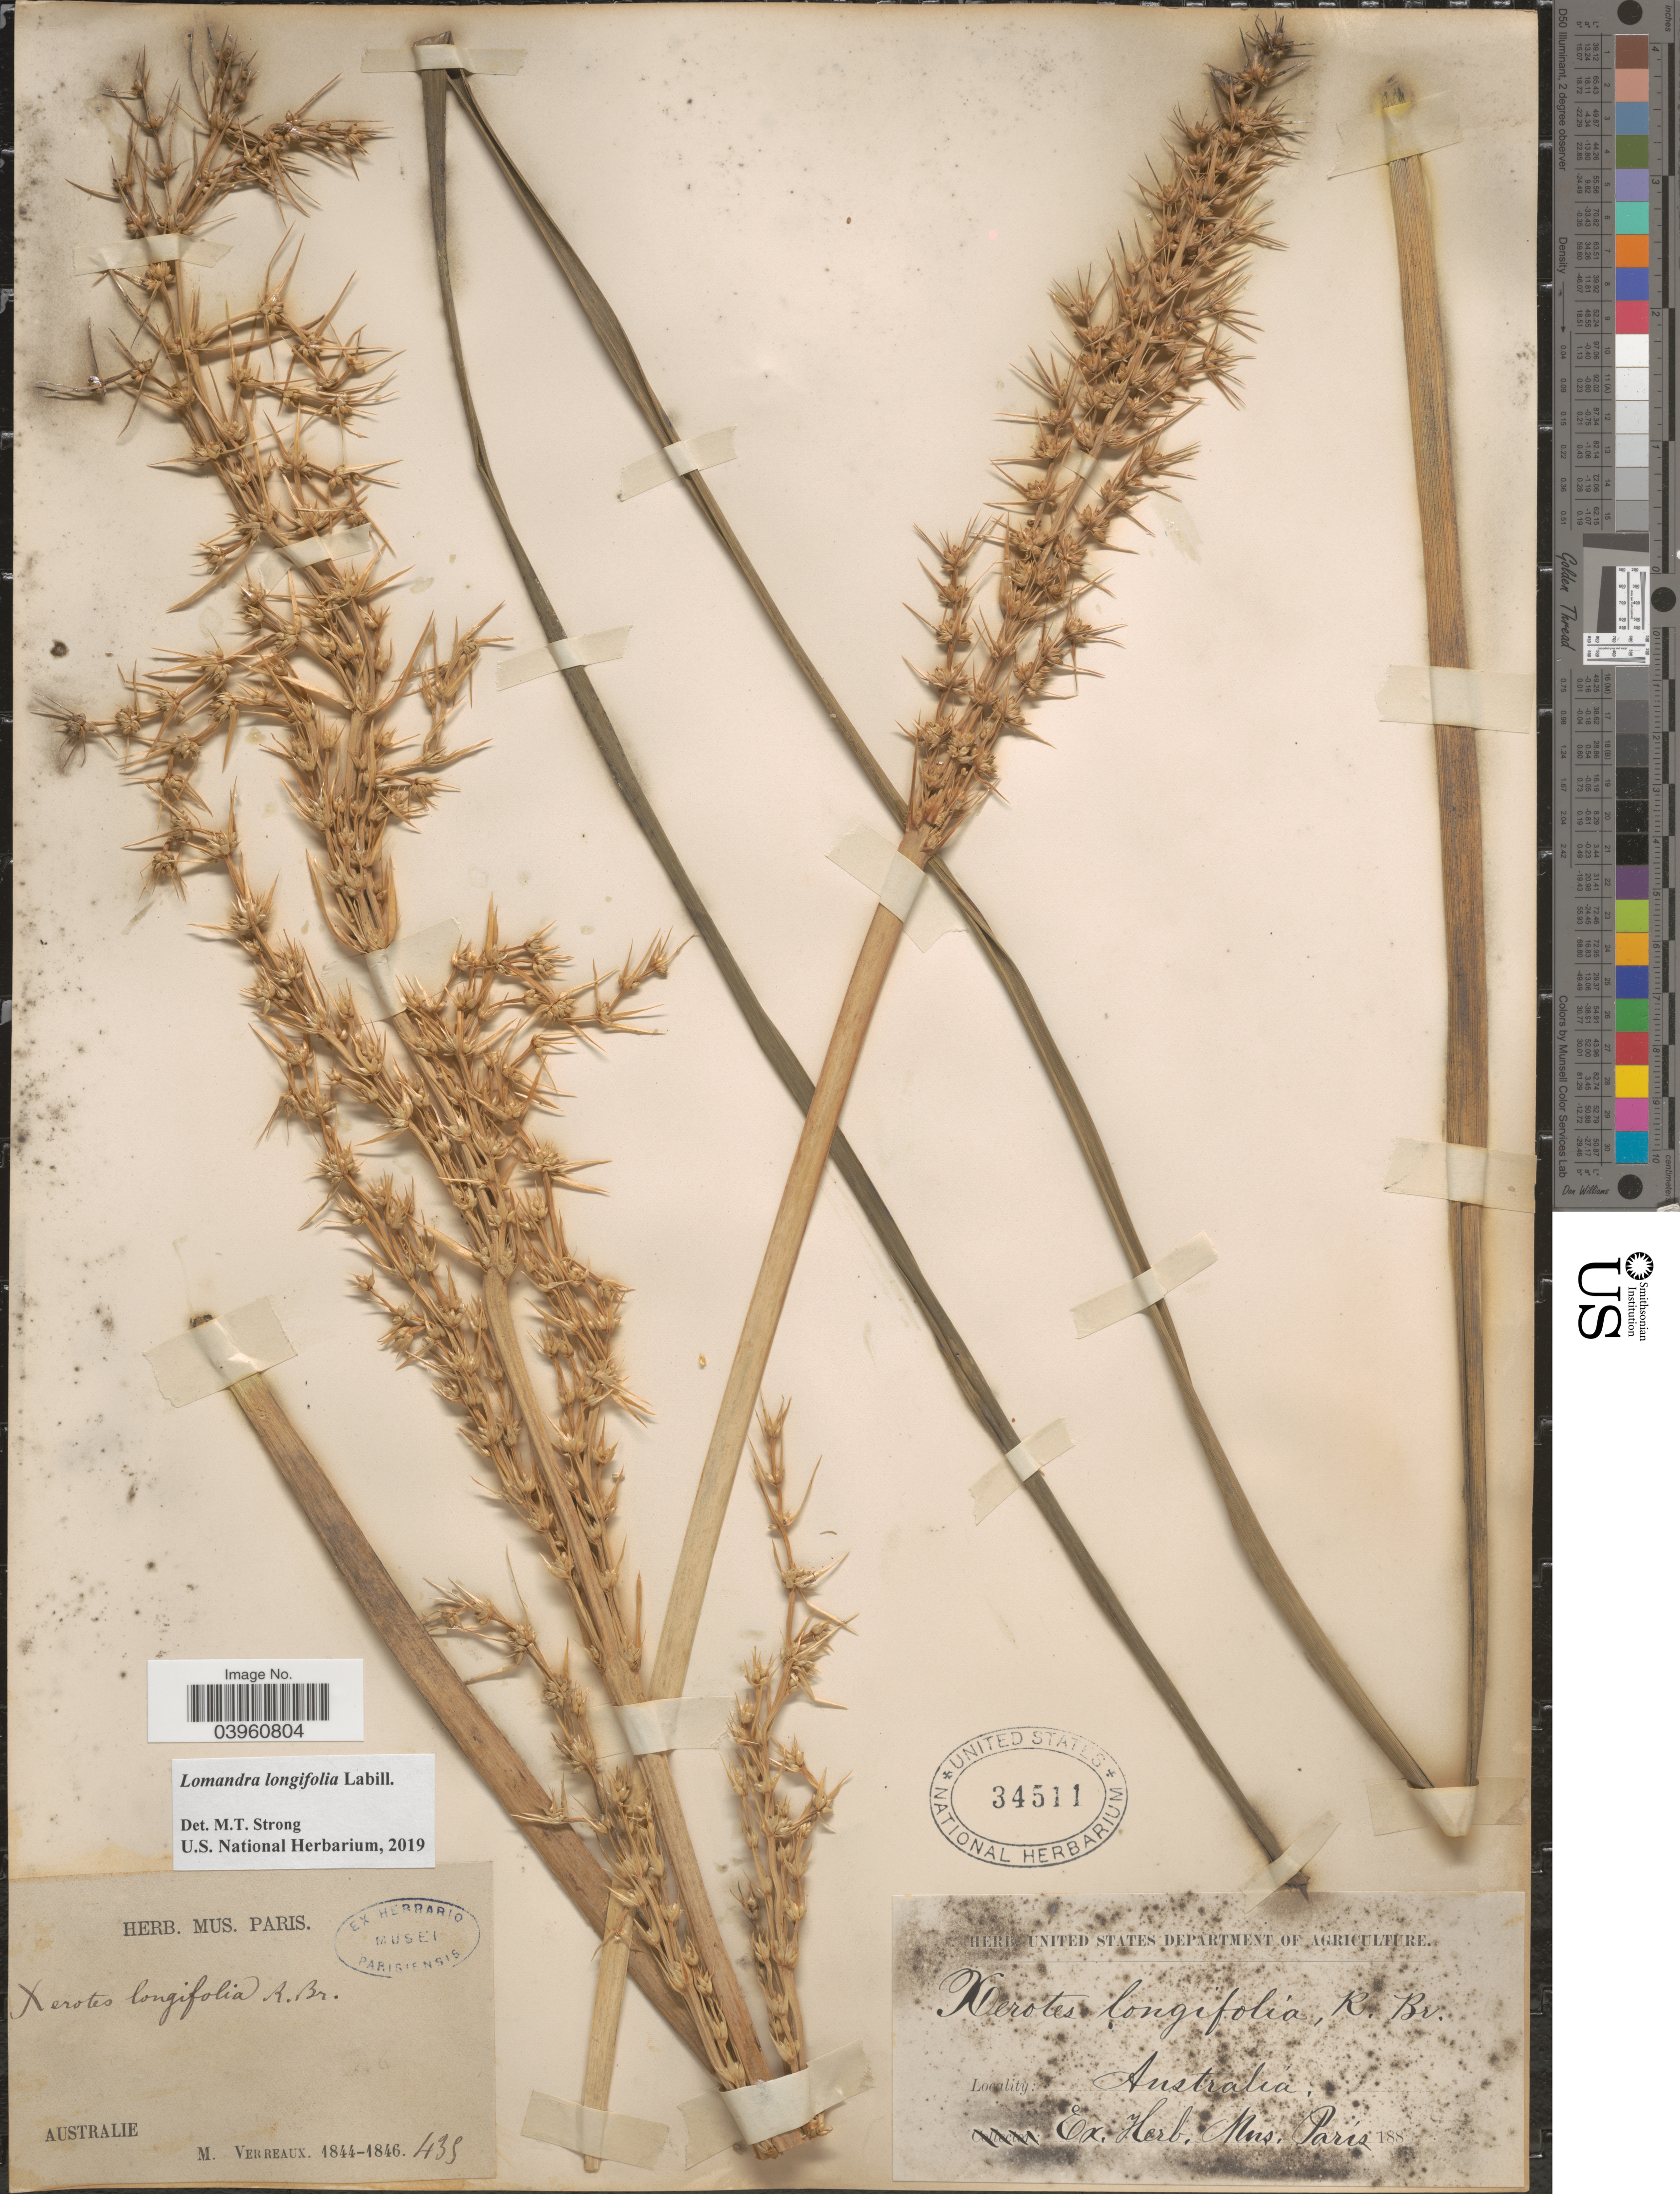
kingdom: Plantae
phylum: Tracheophyta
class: Liliopsida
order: Asparagales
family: Asparagaceae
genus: Lomandra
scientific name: Lomandra longifolia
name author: Labill.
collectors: M. Verreaux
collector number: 439*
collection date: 1844/1846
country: Australia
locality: Australie.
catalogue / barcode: US 34511